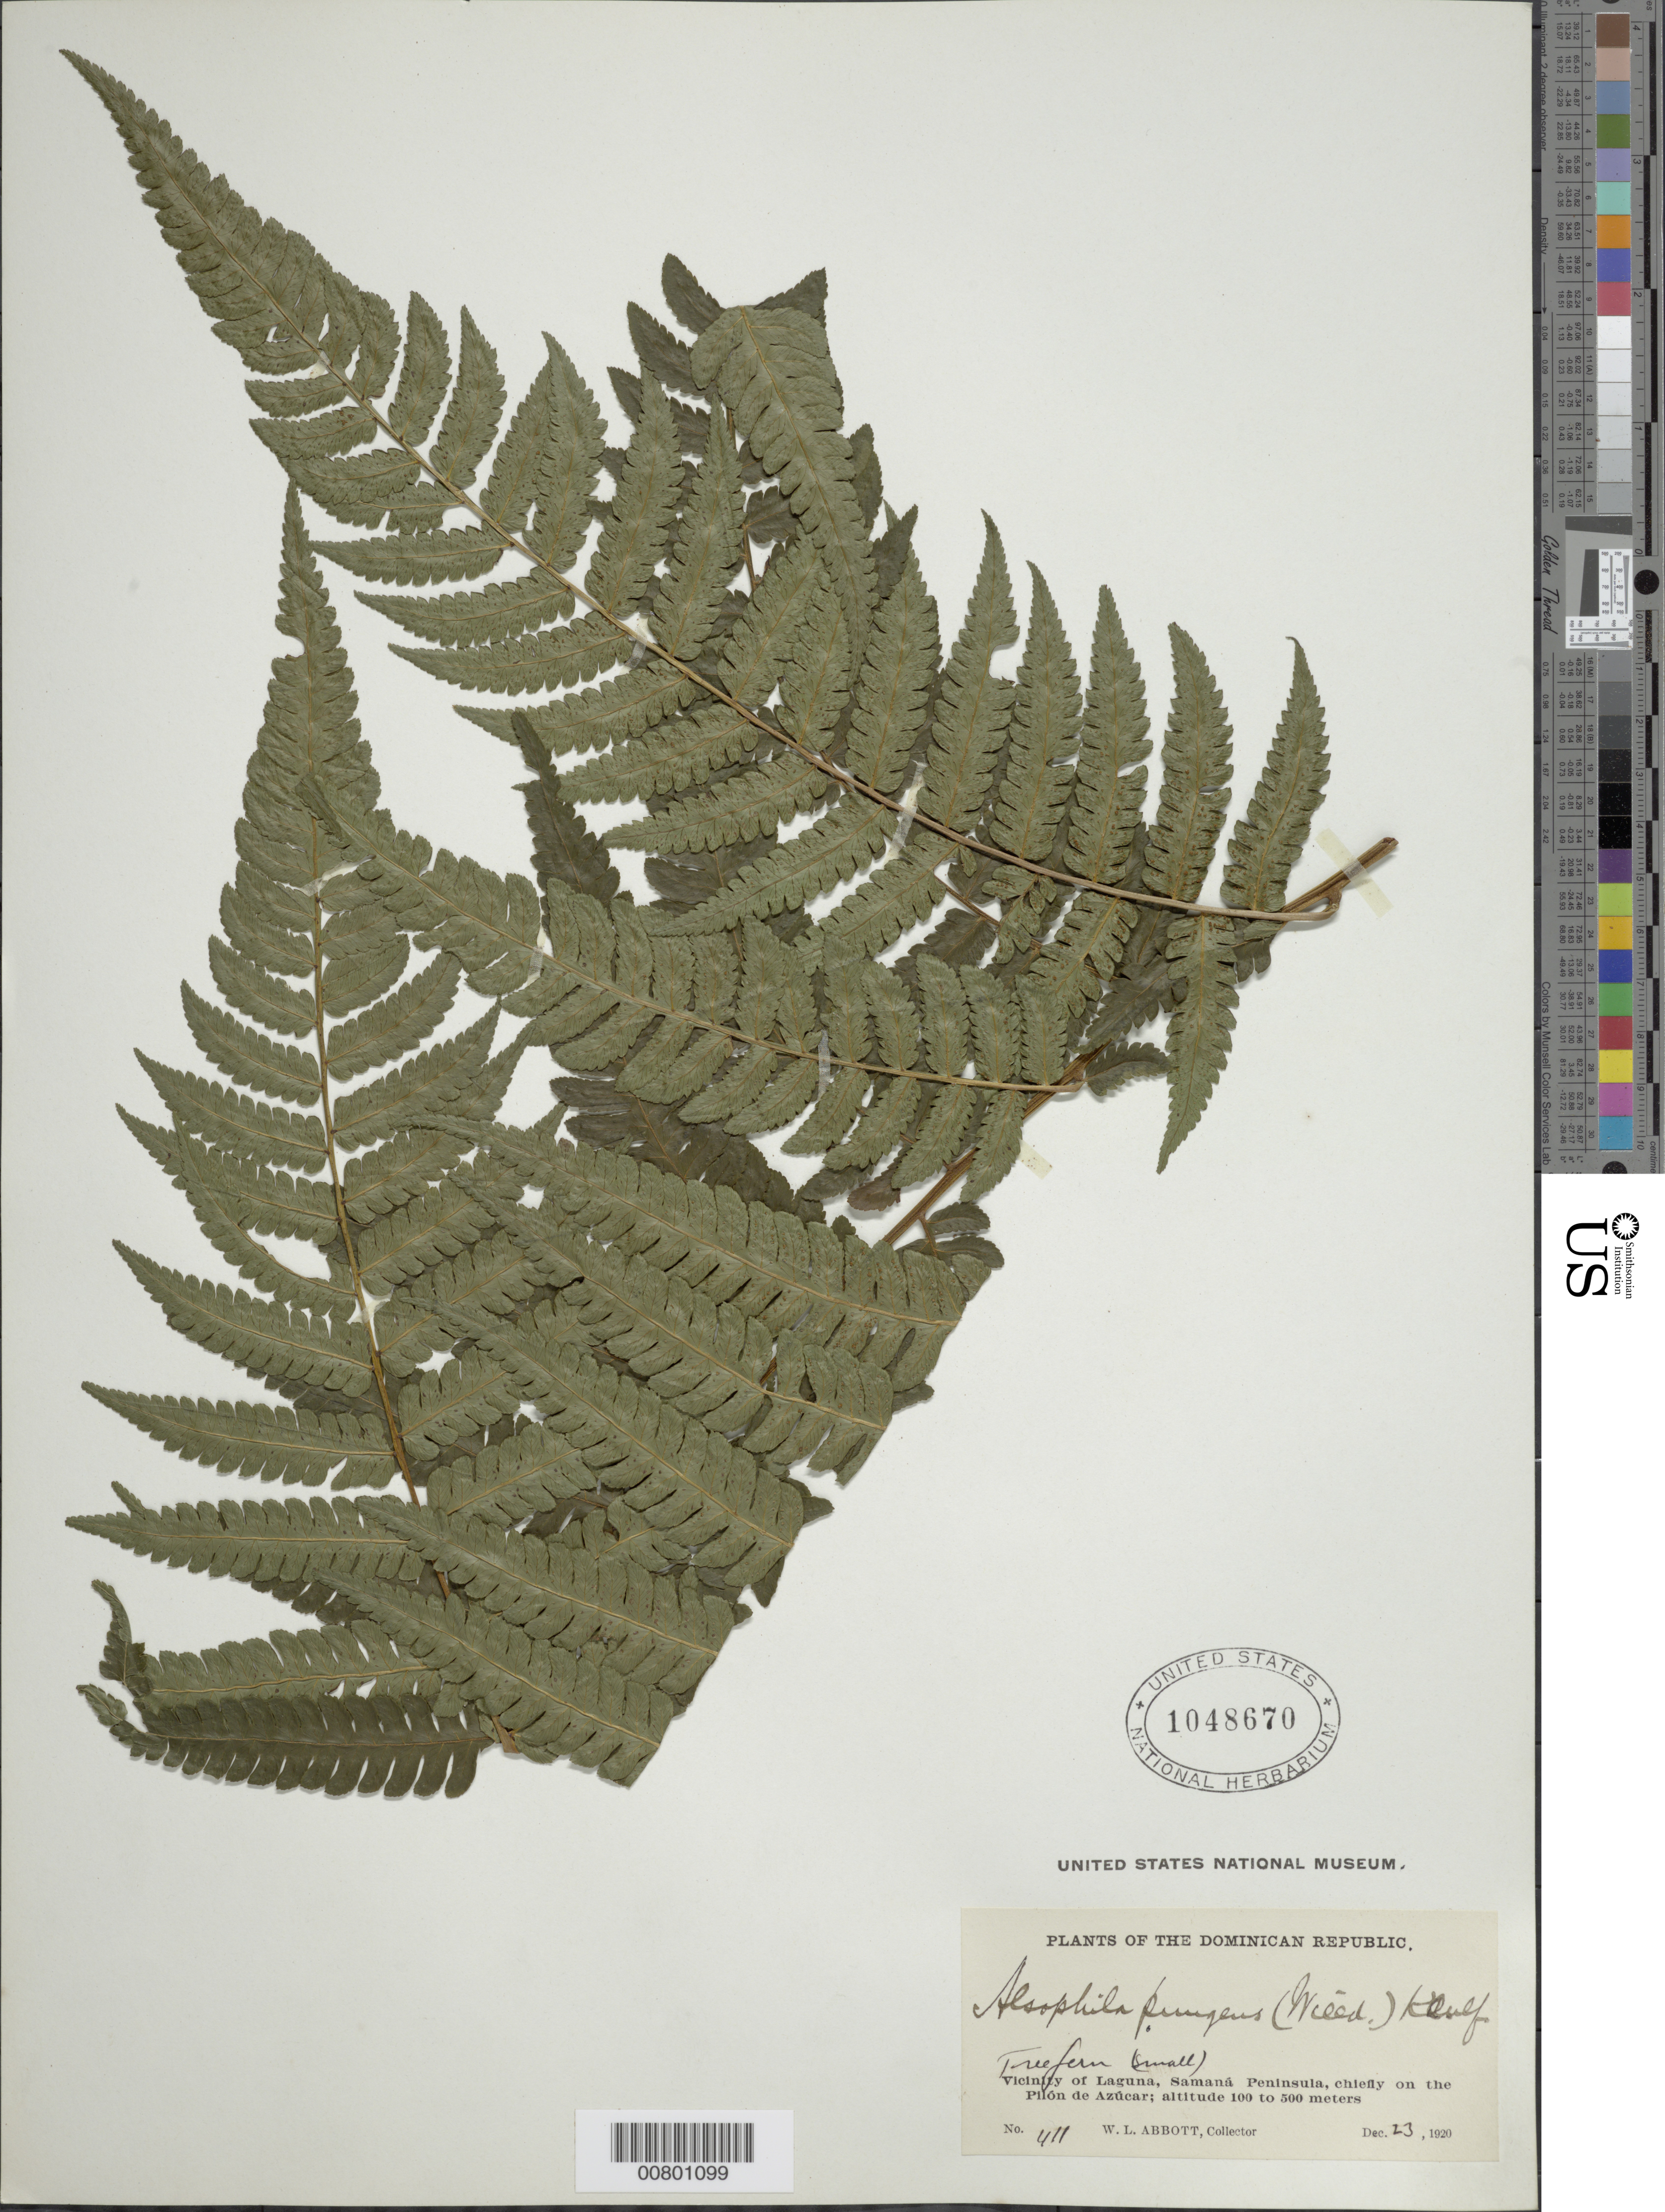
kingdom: Plantae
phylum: Tracheophyta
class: Polypodiopsida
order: Cyatheales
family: Cyatheaceae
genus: Cyathea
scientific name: Cyathea pungens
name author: (Willd.) Domin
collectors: W. L. Abbott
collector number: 411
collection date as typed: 23 Dec 1920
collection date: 1920-12-23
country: Dominican Republic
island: Hispaniola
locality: Laguna, vicinity, Samaná Peninsula, chiefly on the Pilón de Azúcar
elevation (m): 100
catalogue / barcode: US 1048670